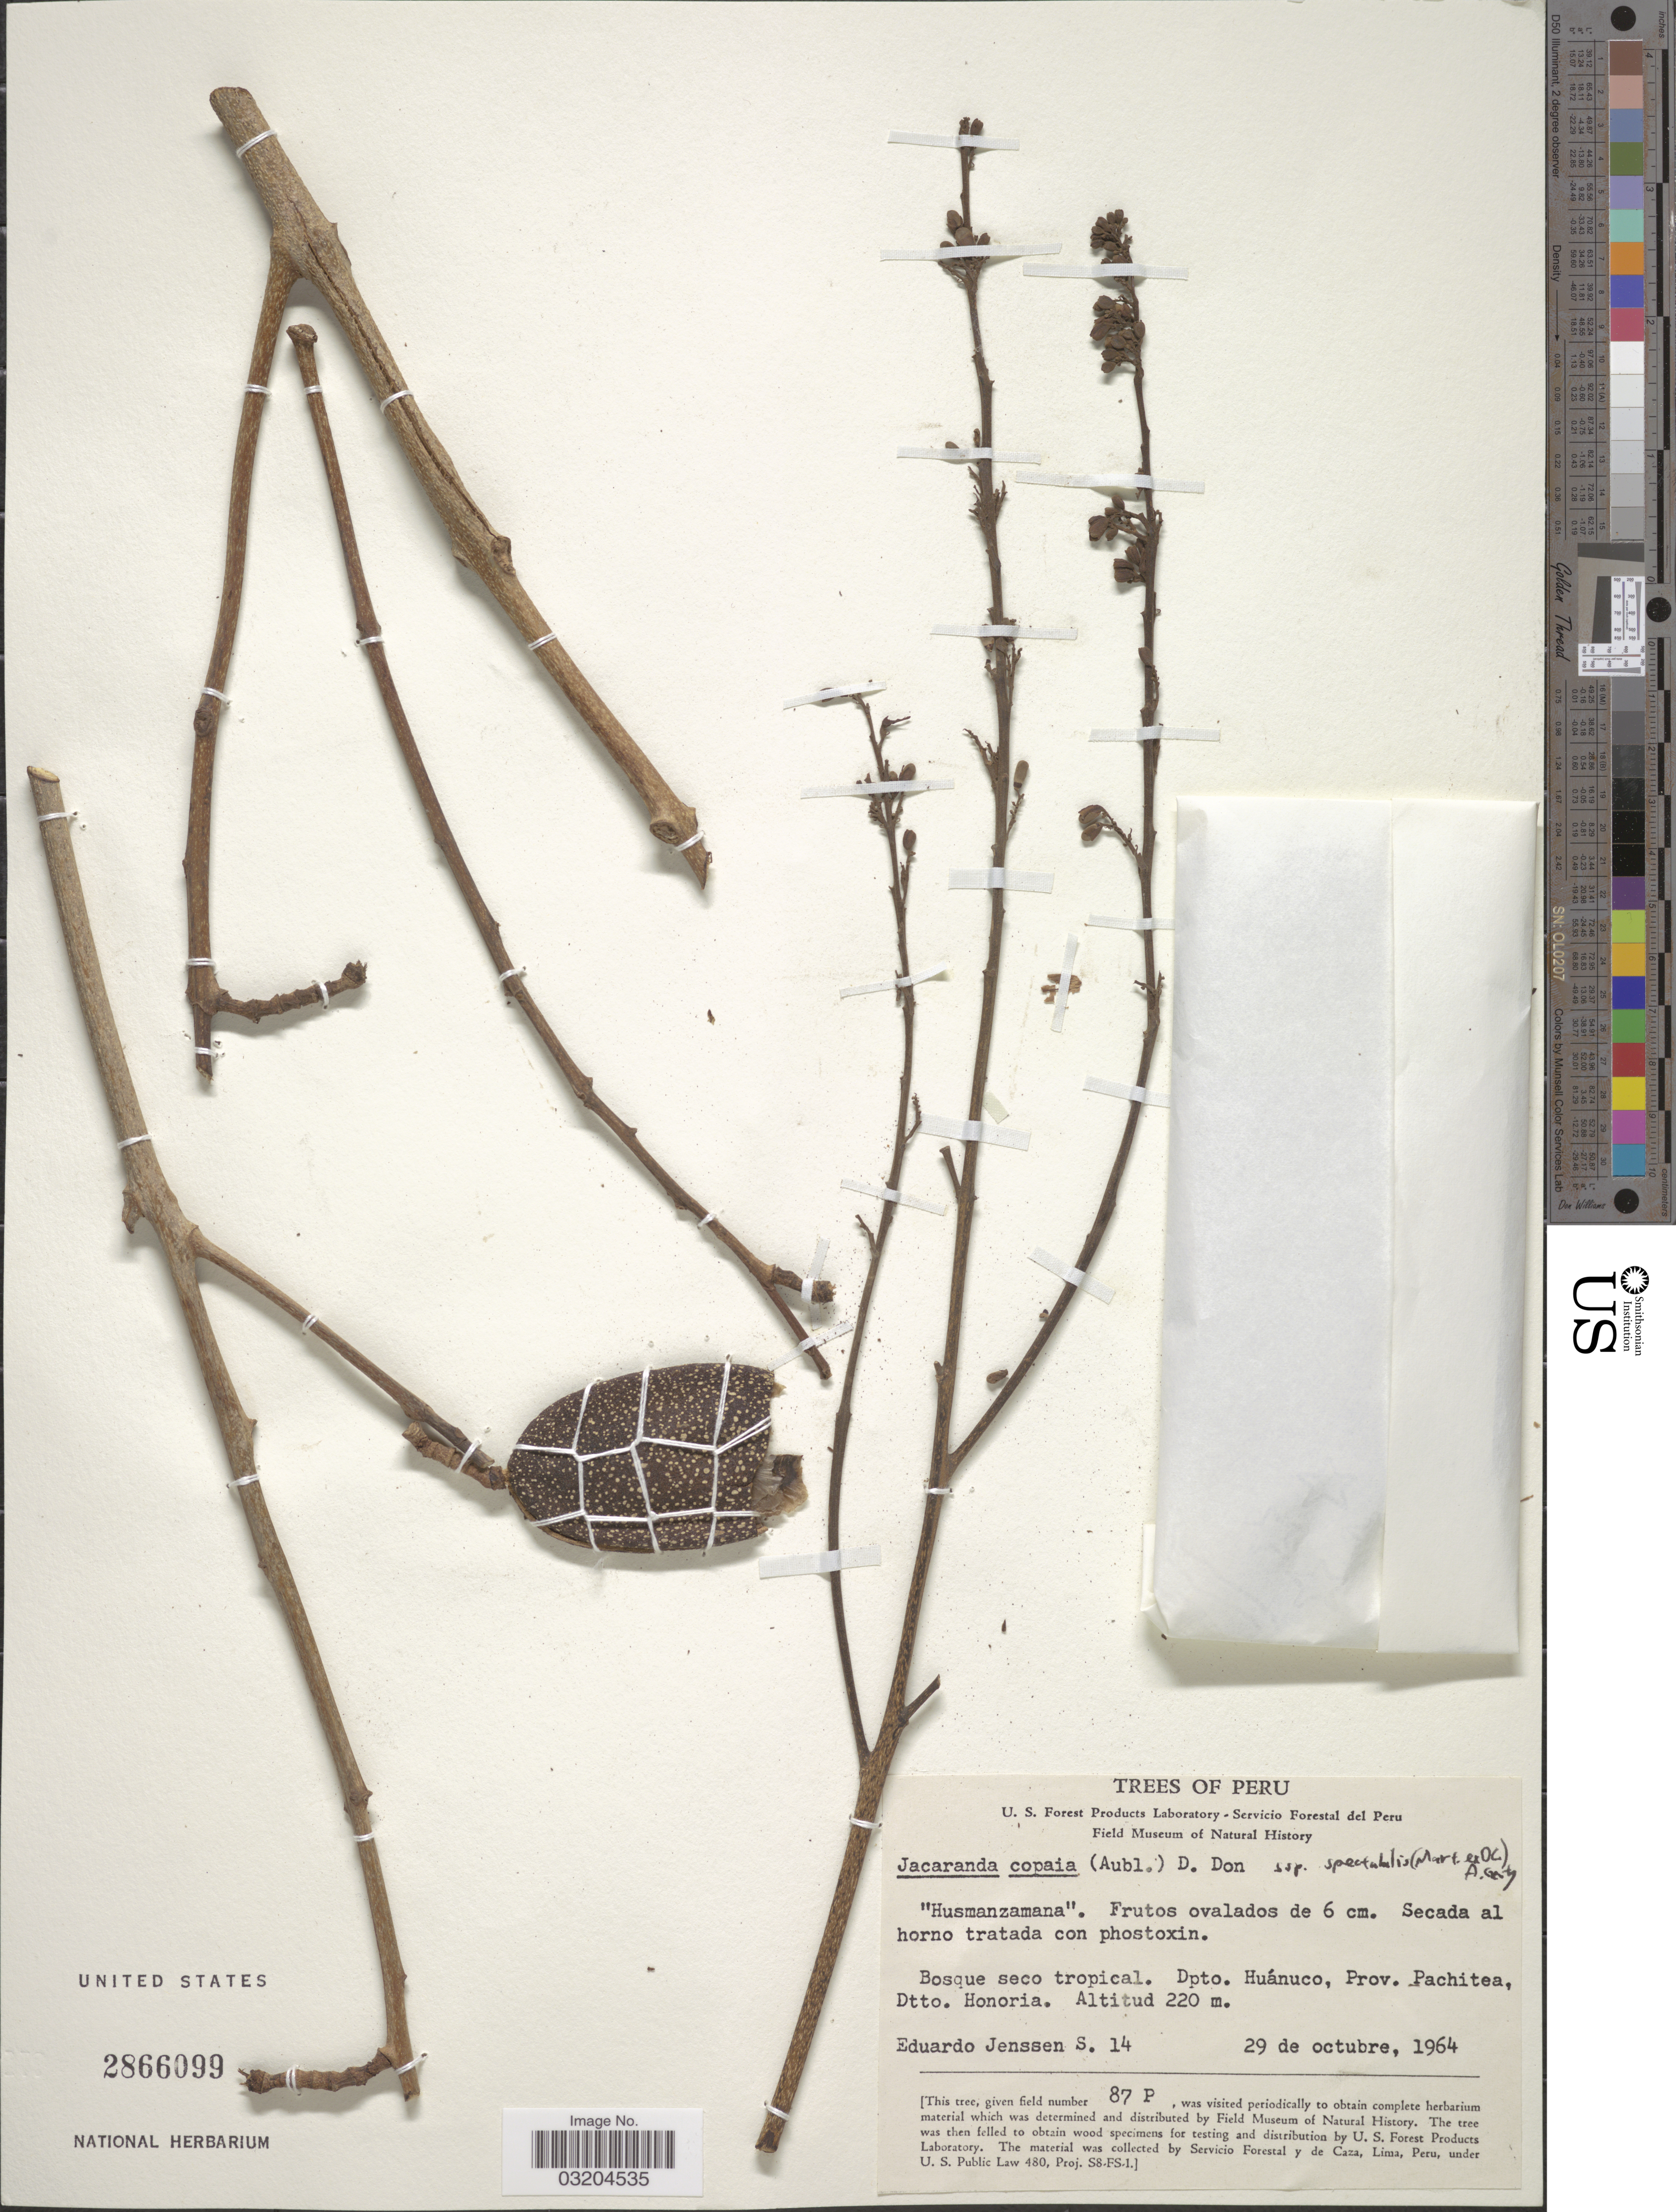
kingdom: Plantae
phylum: Tracheophyta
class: Magnoliopsida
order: Lamiales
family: Bignoniaceae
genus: Jacaranda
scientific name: Jacaranda copaia subsp. spectabilis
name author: (Mart. ex DC.) A.H. Gentry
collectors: E. Jenssen S.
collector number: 14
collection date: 1964-10-29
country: Peru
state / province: Huánuco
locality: Dpto. Huánuco, Prov. Pachitea, Dtto. Honoria.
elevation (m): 220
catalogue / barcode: US 2866099